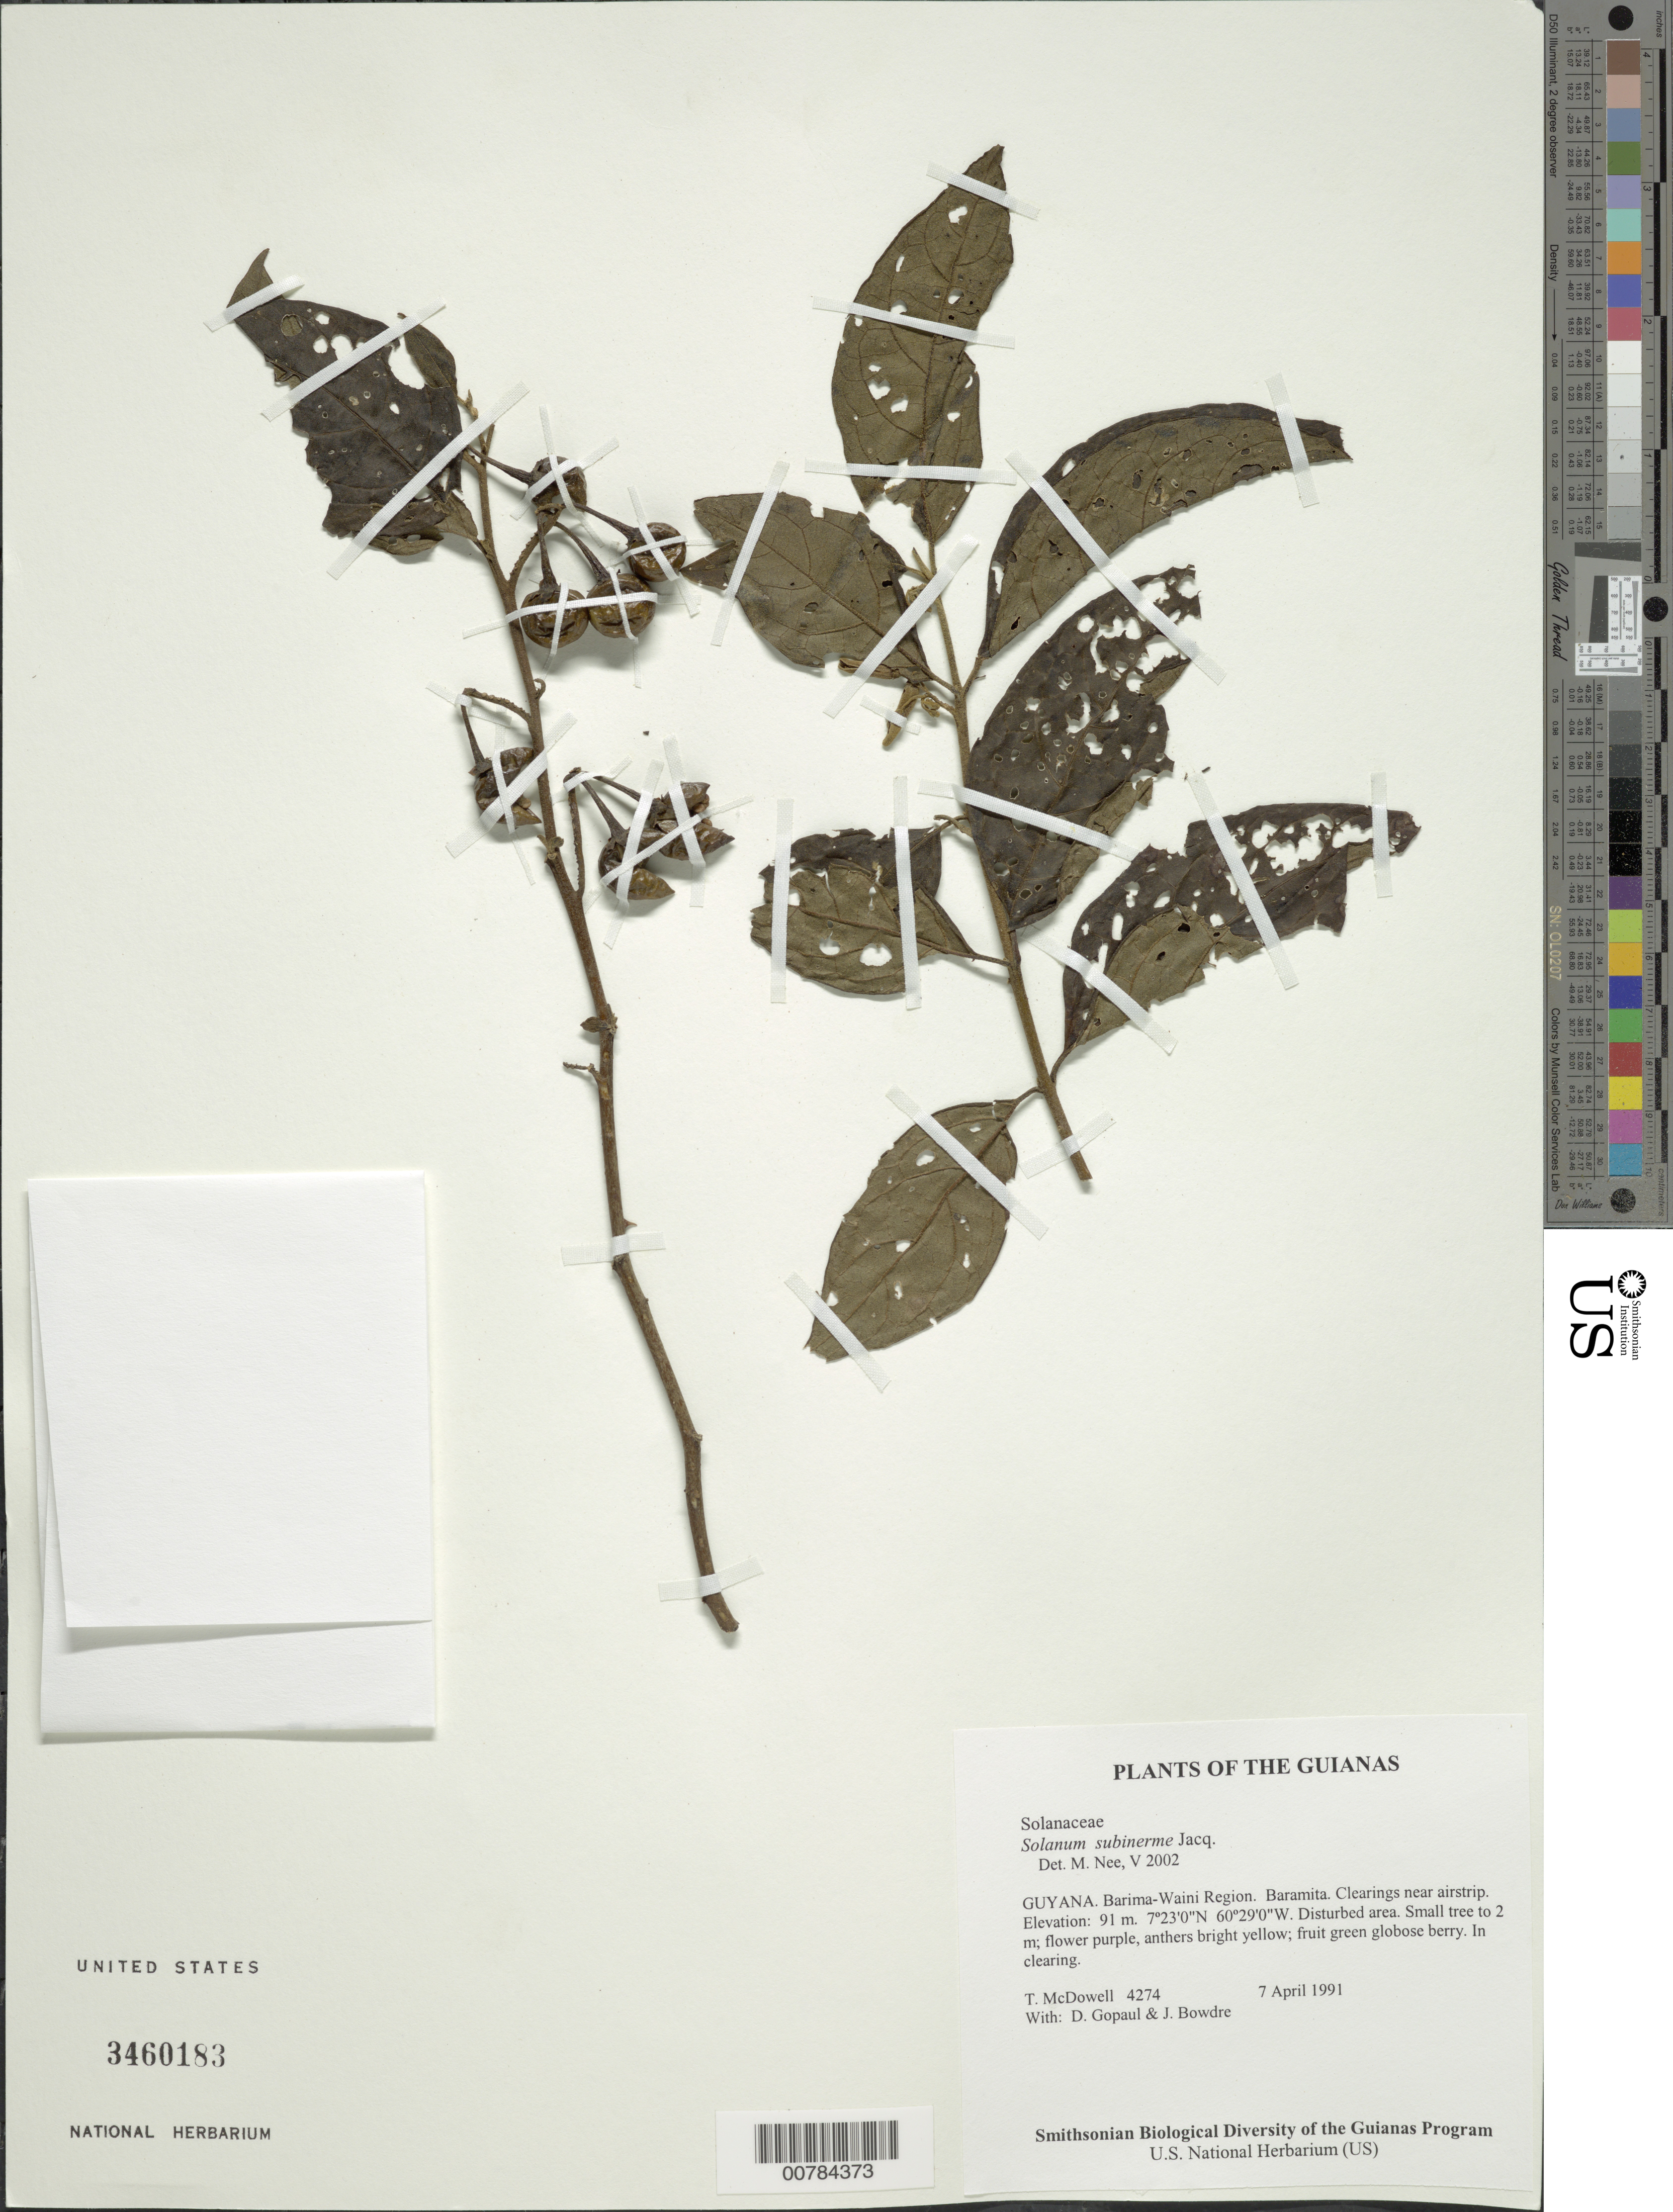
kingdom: Plantae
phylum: Tracheophyta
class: Magnoliopsida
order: Solanales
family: Solanaceae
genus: Solanum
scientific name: Solanum subinerme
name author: Jacq.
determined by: Nee, Michael H.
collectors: T. McDowell, D. Gopaul & J. Bowdre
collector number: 4274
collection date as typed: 4 Apr 1991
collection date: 1991-04-04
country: Guyana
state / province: Barima-Waini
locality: Baramita. Clearings near airstrip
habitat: Disturbed area. In clearing.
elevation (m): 91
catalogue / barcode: US 3460183